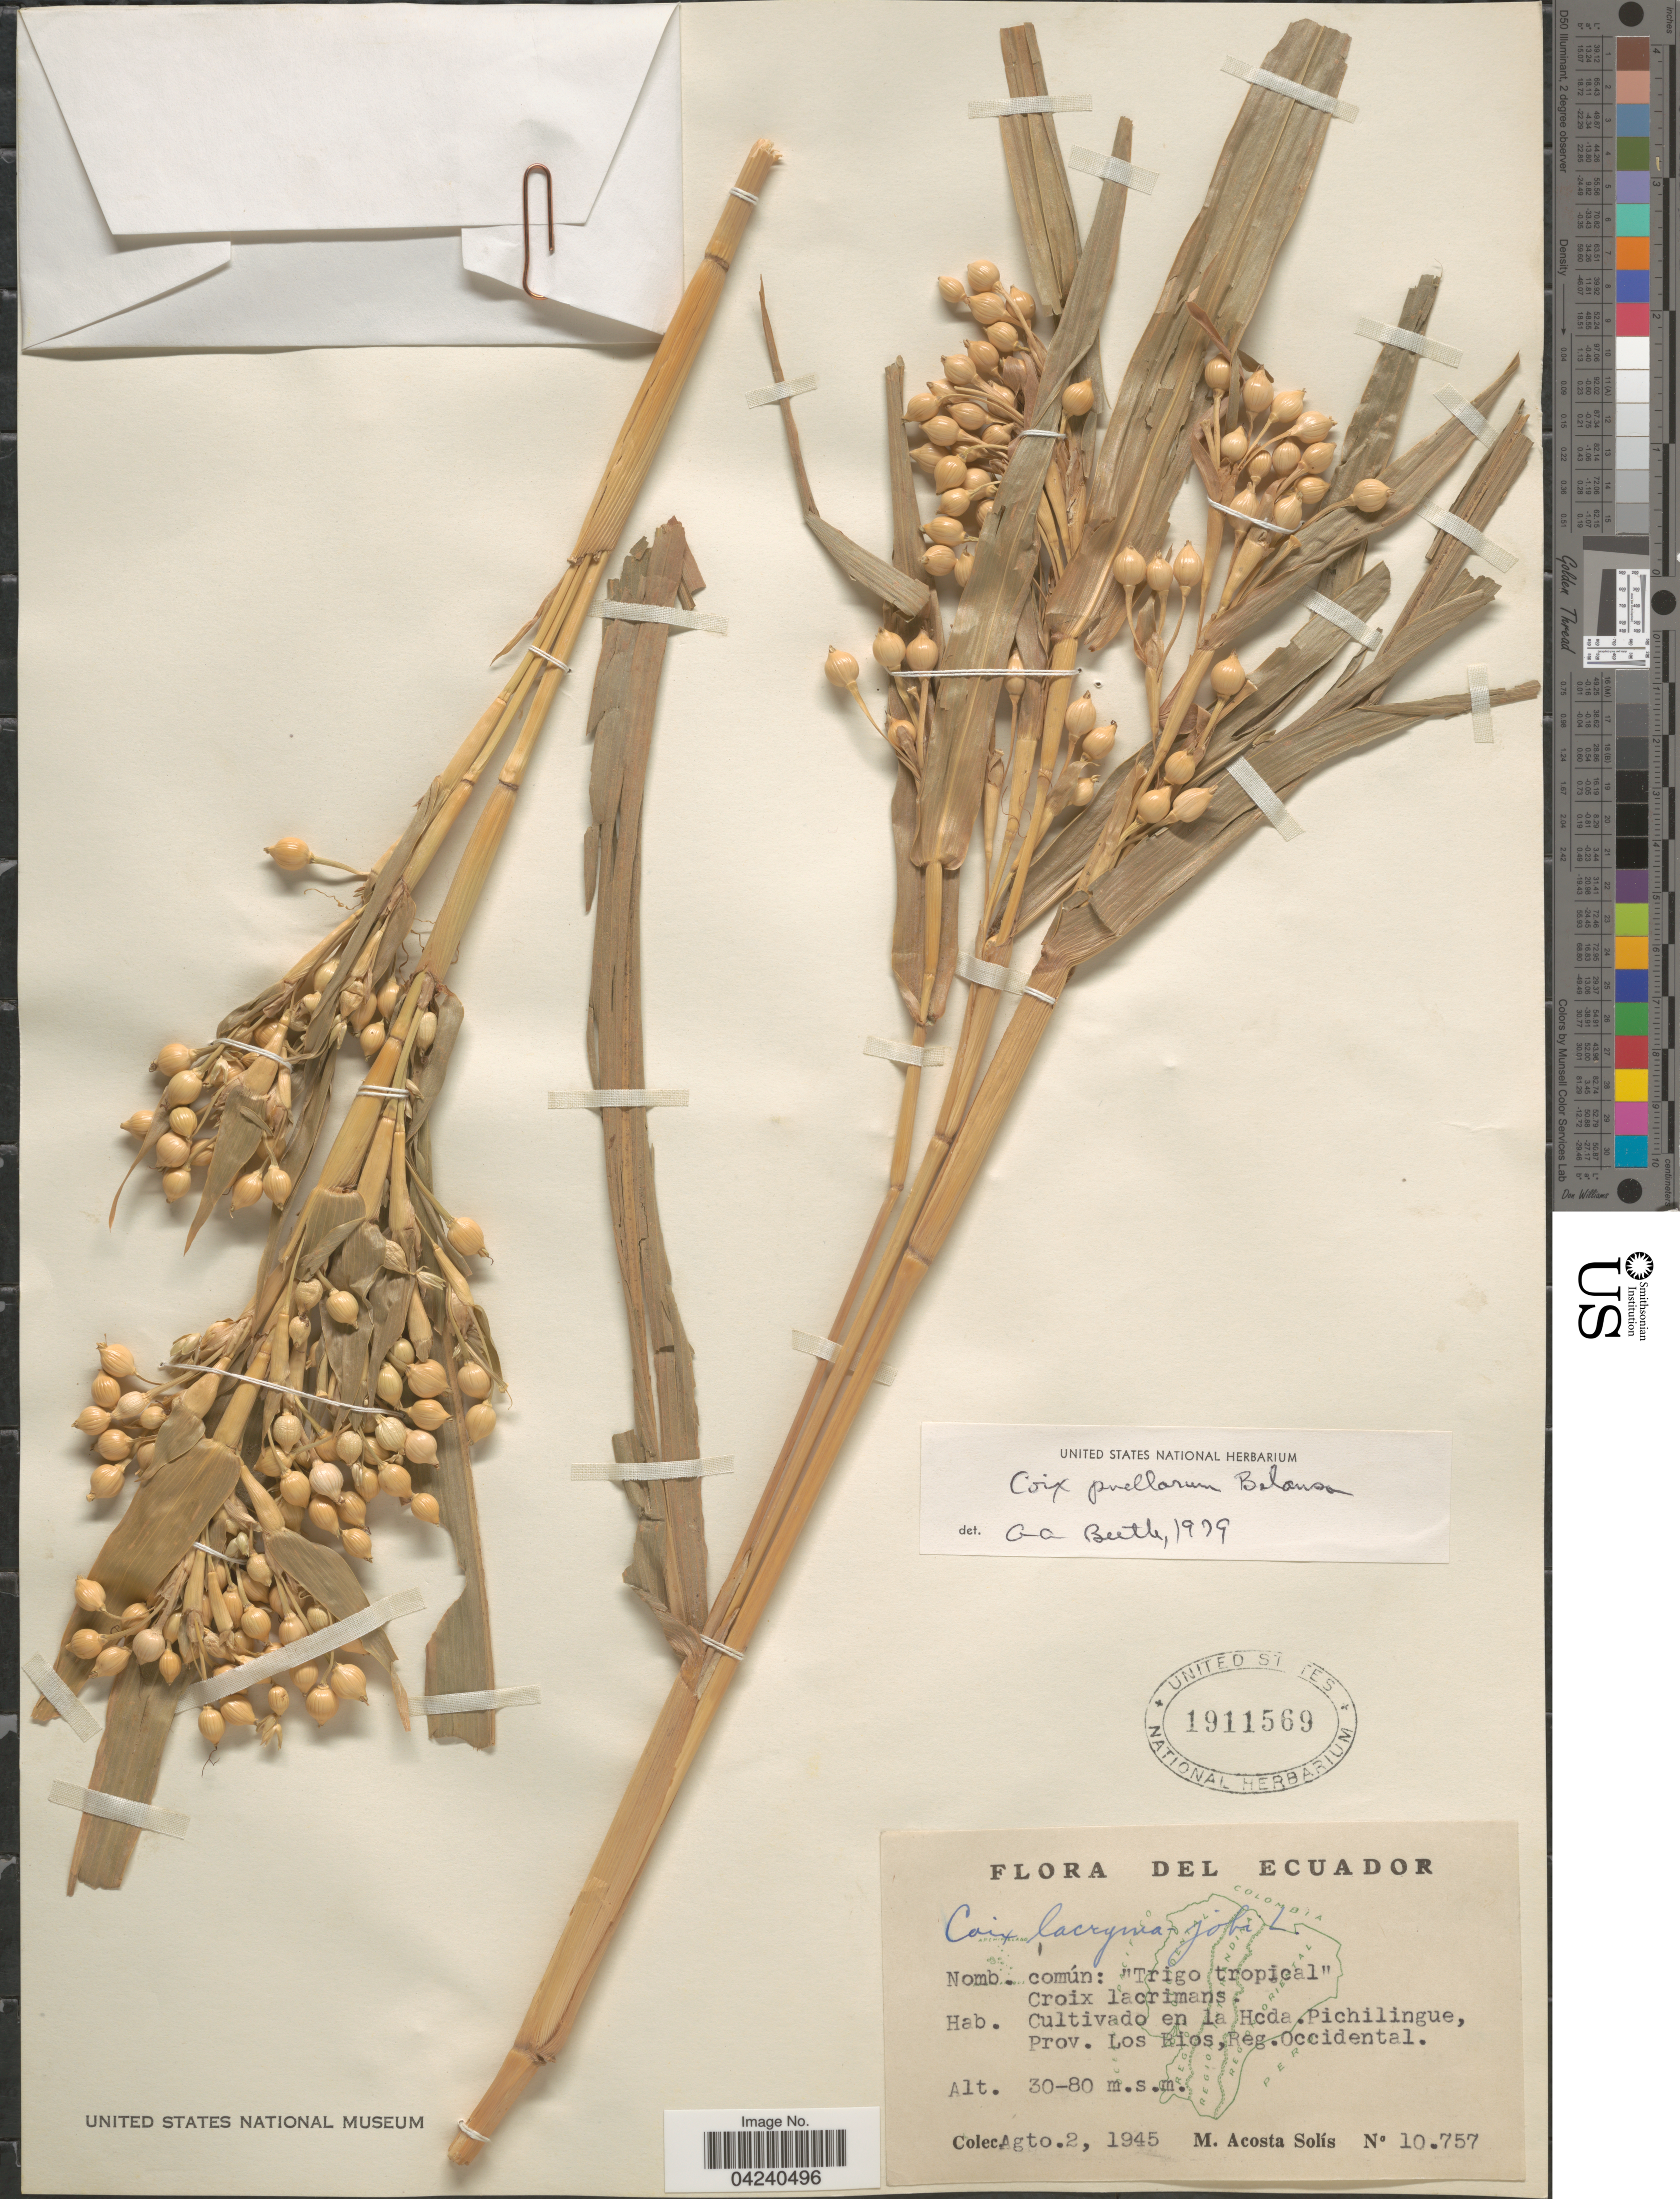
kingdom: Plantae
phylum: Tracheophyta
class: Liliopsida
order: Poales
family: Poaceae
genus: Coix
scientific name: Coix lacryma-jobi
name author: L.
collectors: M. Acosta Solis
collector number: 10757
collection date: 1945-08-02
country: Ecuador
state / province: Los Ríos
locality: En la Hcda. Pichilingue, Reg. Occidental.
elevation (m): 30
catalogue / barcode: US 1911569